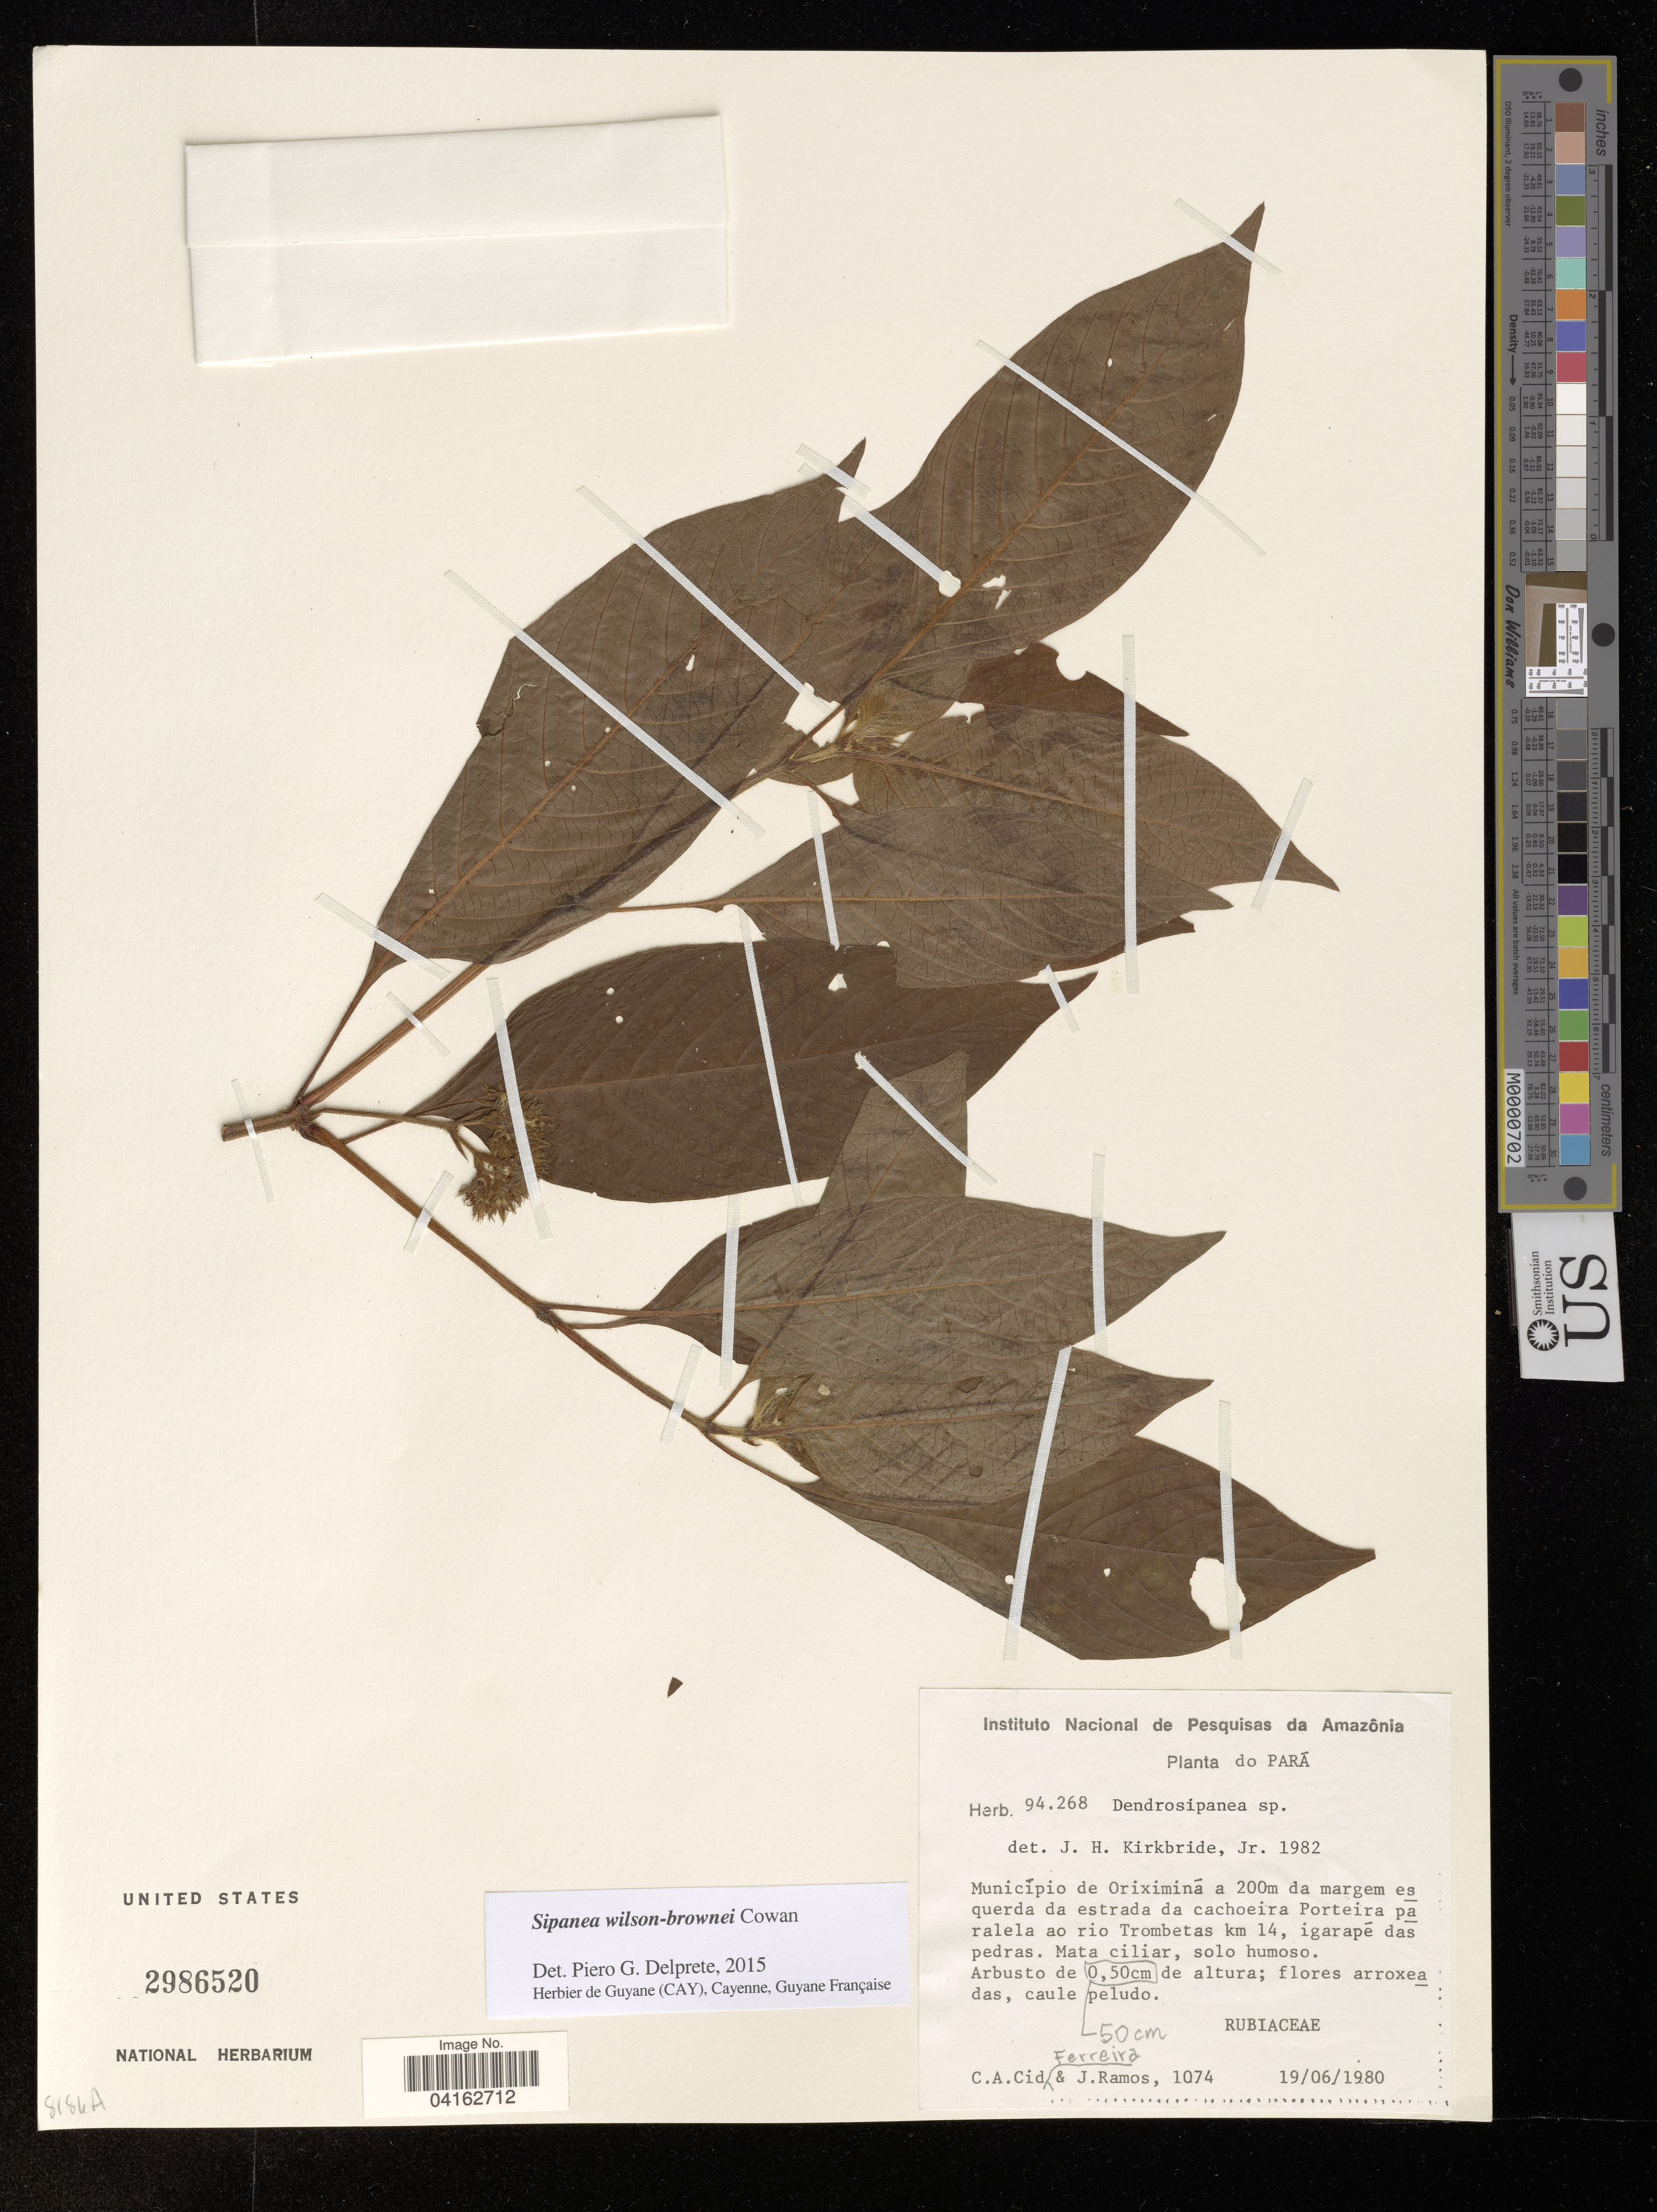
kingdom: Plantae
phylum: Tracheophyta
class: Magnoliopsida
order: Gentianales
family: Rubiaceae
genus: Sipanea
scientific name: Sipanea wilson-brownei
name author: R.S. Cowan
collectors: C. Ferreira & J. Ramos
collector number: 1074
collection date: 1980-06-19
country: Brazil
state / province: Pará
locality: Município de Oriximiná a 200m da margem es querda da estrada da cachoeira Porteira pa ralela ao rio Trombetas km 14, igarapé das pedras.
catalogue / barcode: US 2986520